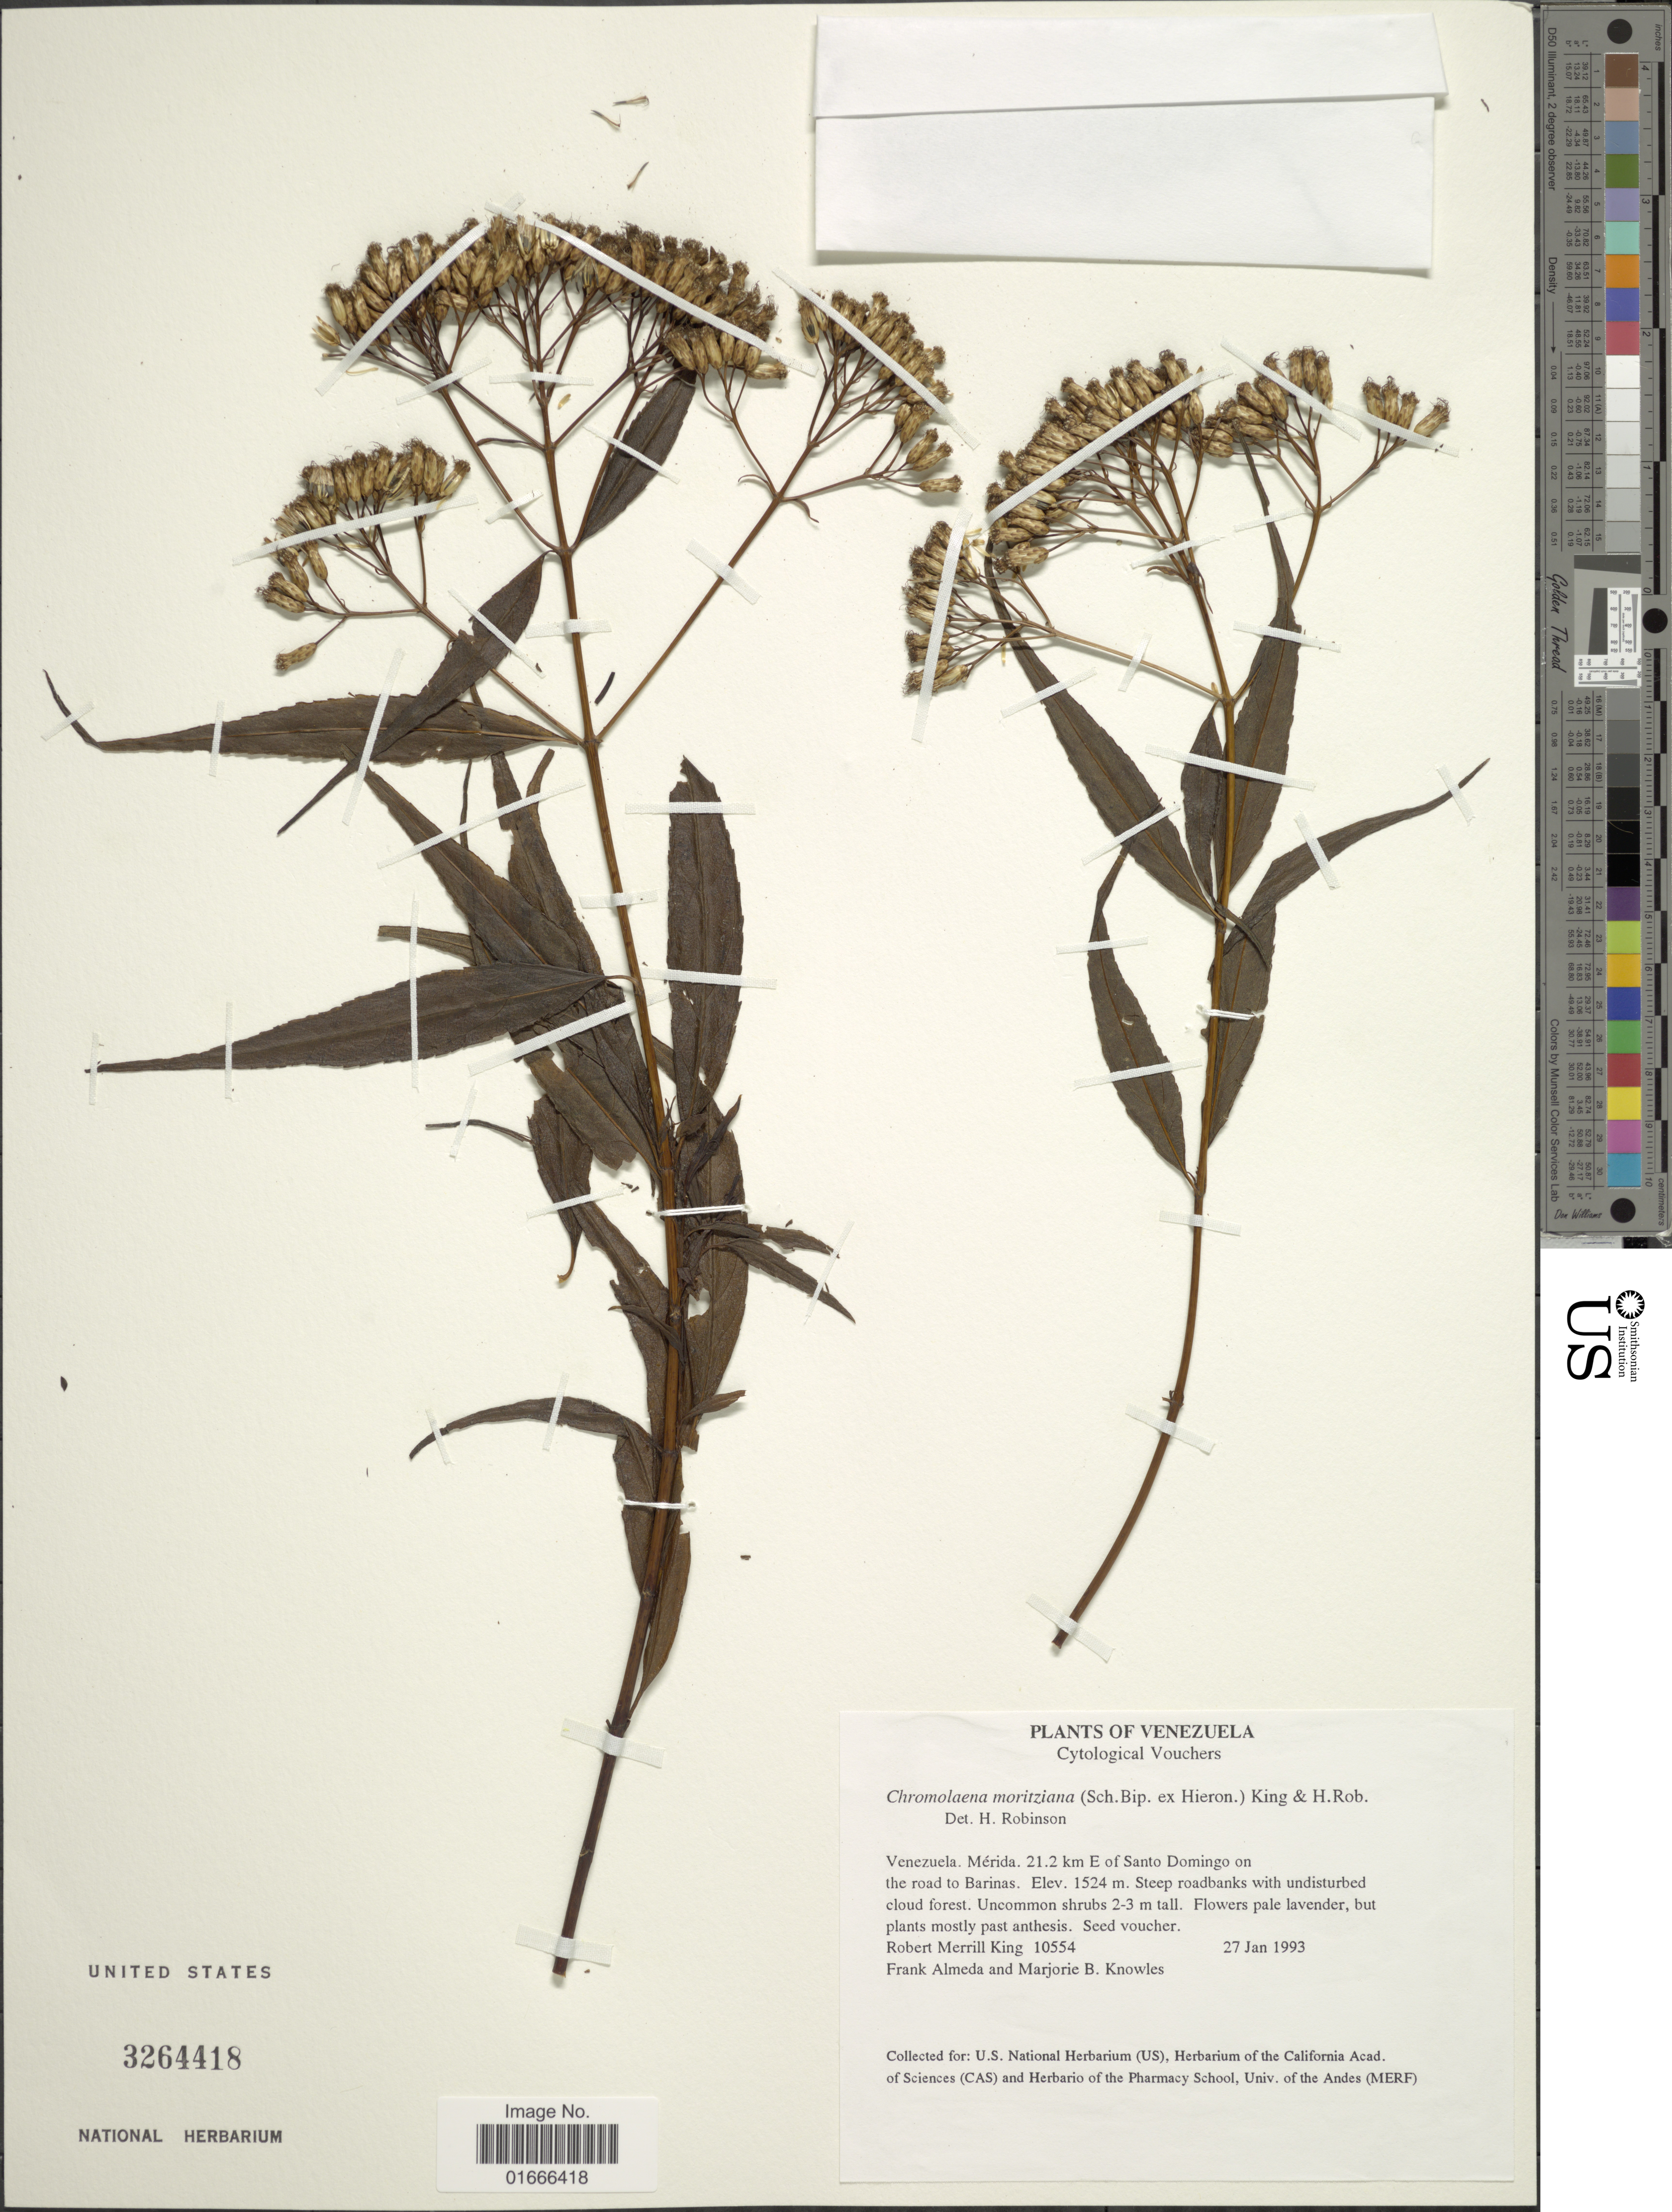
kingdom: Plantae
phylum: Tracheophyta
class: Magnoliopsida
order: Asterales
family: Asteraceae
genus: Chromolaena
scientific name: Chromolaena moritziana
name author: (Sch. Bip.) R.M. King & H. Rob.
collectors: R. M. King, F. Almeda & M. B. Knowles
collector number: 10554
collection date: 1993-01-27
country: Venezuela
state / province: Mérida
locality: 21.2 km E of Santo Domingo on the road to Barinas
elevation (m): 1524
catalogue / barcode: US 3264418